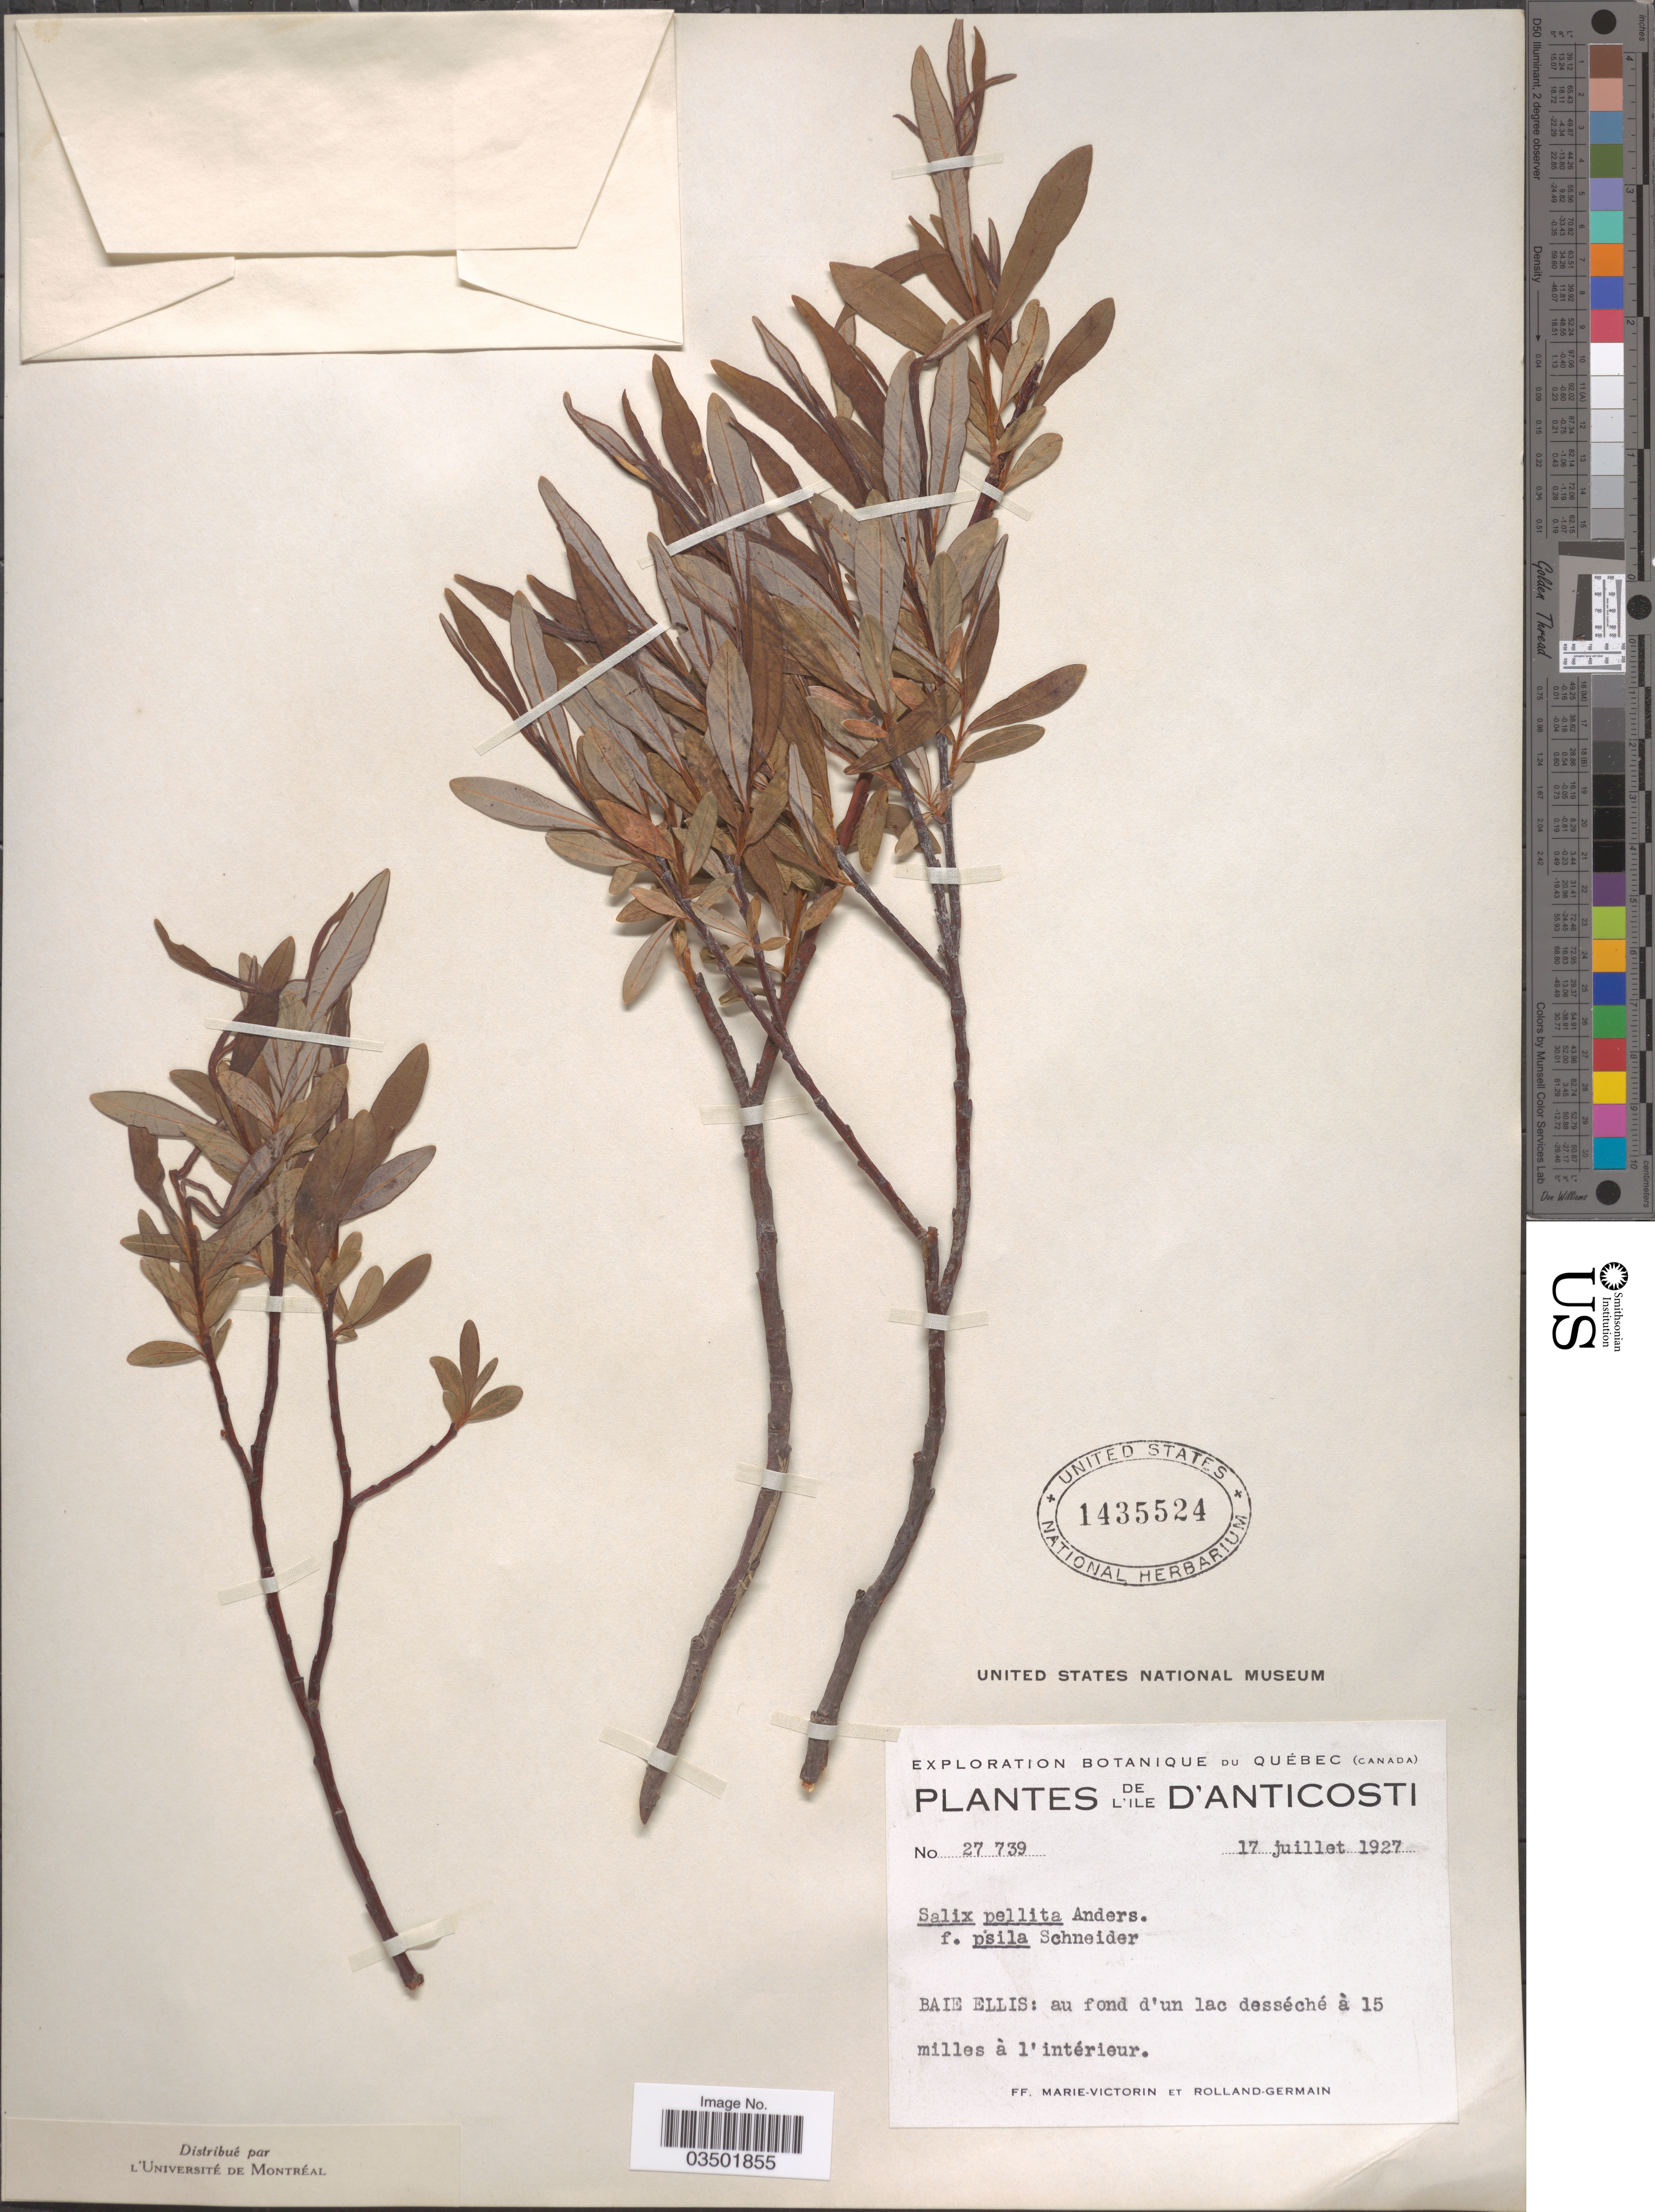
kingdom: Plantae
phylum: Tracheophyta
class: Magnoliopsida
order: Malpighiales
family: Salicaceae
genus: Salix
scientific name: Salix pellita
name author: (Andersson) Bebb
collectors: F. Marie-Victorin & Rolland-Germain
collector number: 27739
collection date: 1927-07-17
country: Canada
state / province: Quebec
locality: De l'Ile D'Anticosti. Baie Ellis: au fond d'un lac desséché à 15 milles à l'intérieur.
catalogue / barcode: US 1435524